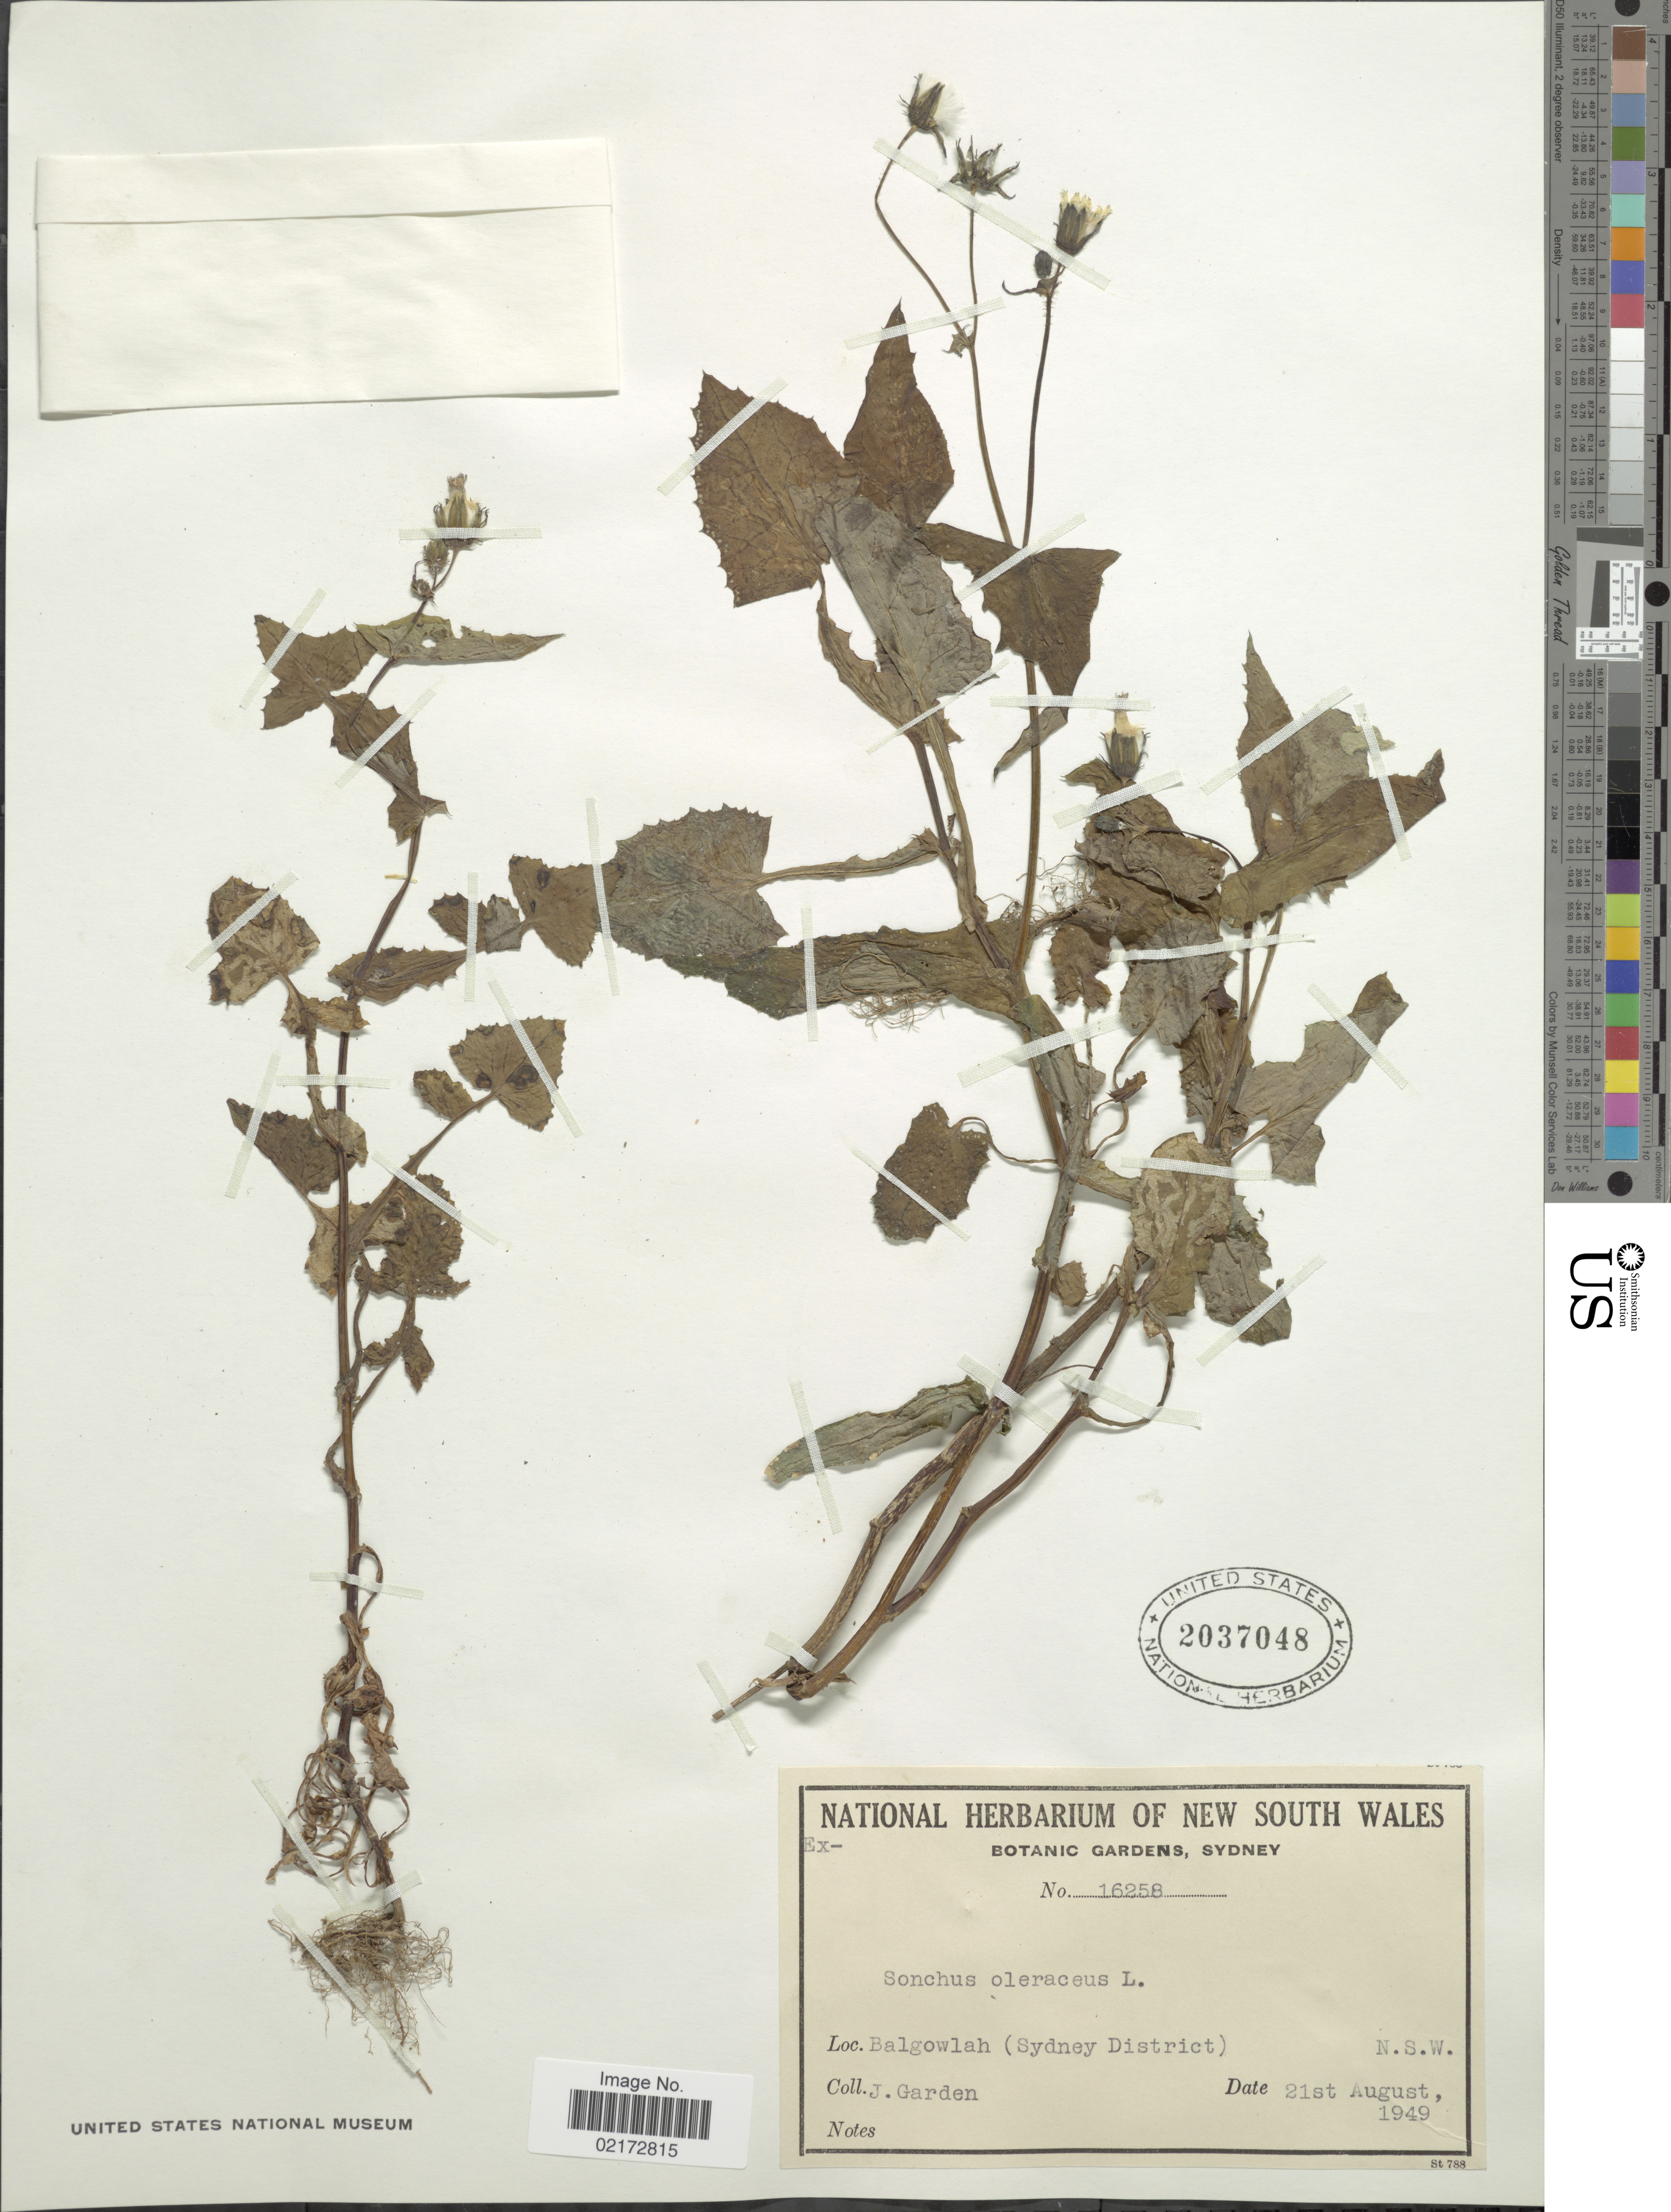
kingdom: Plantae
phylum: Tracheophyta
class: Magnoliopsida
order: Asterales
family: Asteraceae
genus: Sonchus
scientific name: Sonchus oleraceus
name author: L.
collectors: J. Thompson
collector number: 16258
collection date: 1949-08-21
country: Australia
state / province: New South Wales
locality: Balgowlah (Sydney District), N. S. W.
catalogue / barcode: US 2037048